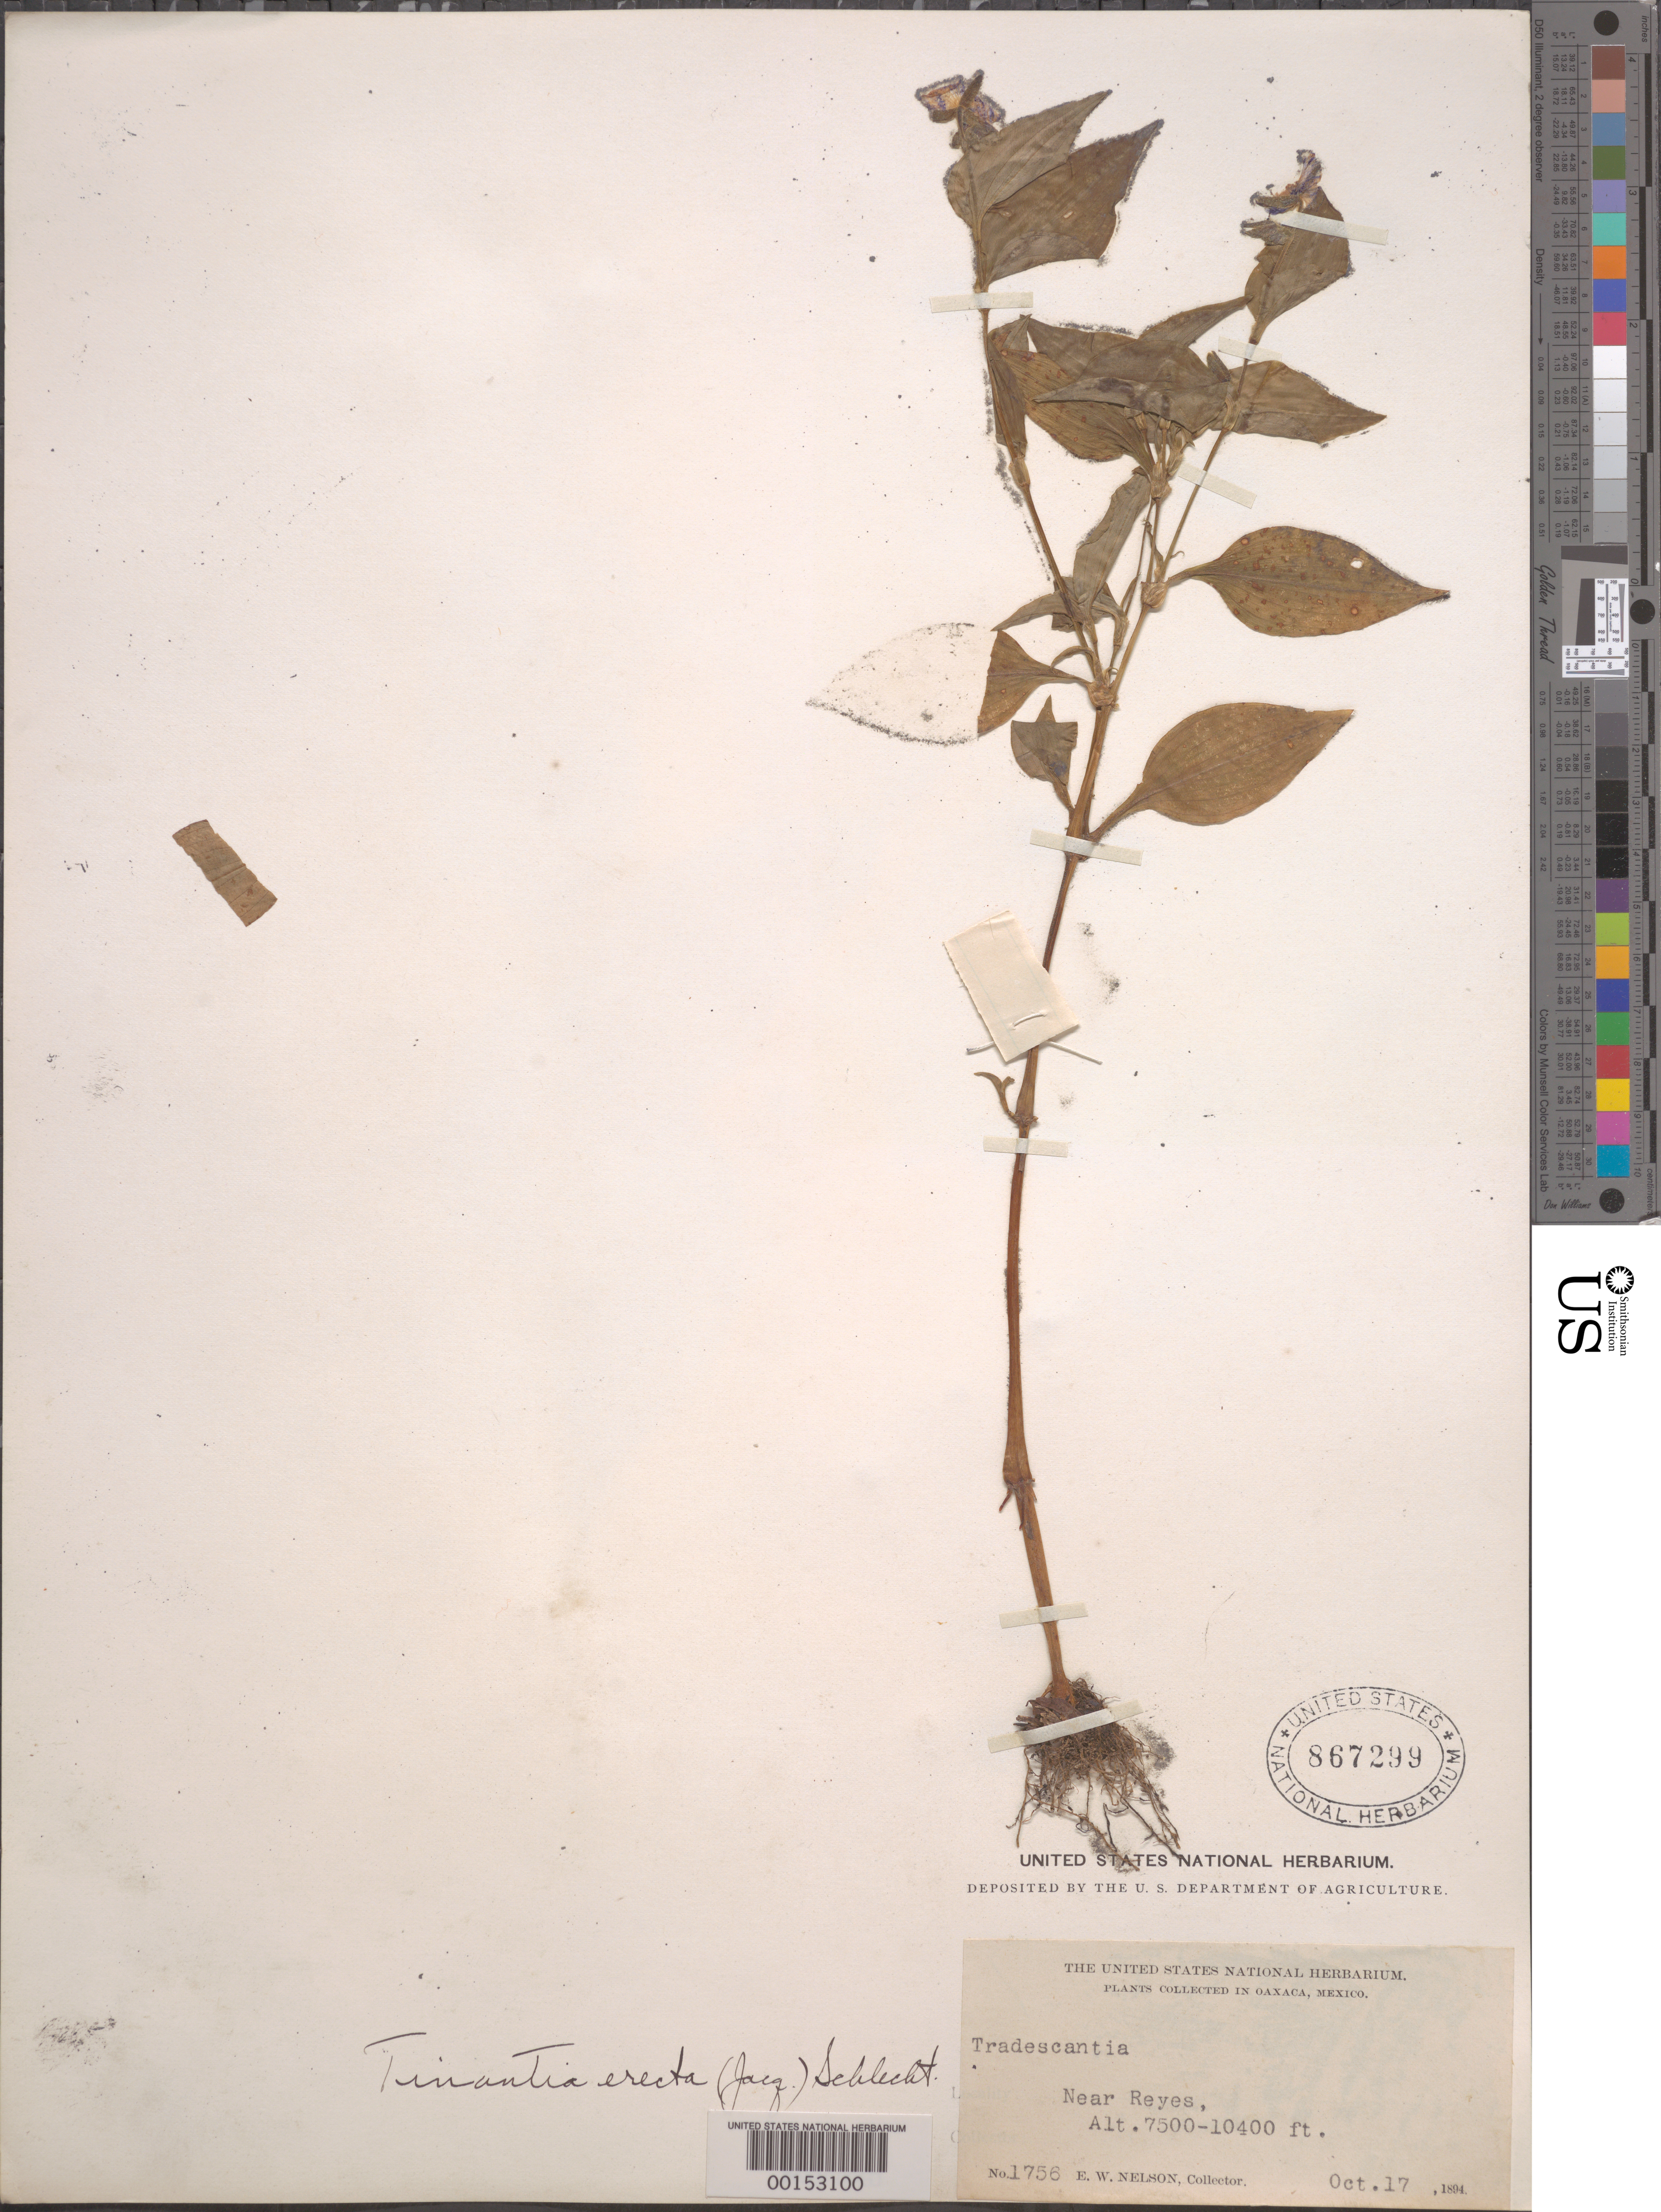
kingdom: Plantae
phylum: Tracheophyta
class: Liliopsida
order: Commelinales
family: Commelinaceae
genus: Tinantia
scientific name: Tinantia erecta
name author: (Jacq.) Fenzl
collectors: E. W. Nelson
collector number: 1756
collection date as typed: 17 Oct 1894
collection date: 1894-10-17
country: Mexico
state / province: Oaxaca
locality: Near reyes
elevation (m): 2288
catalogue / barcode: US 867299